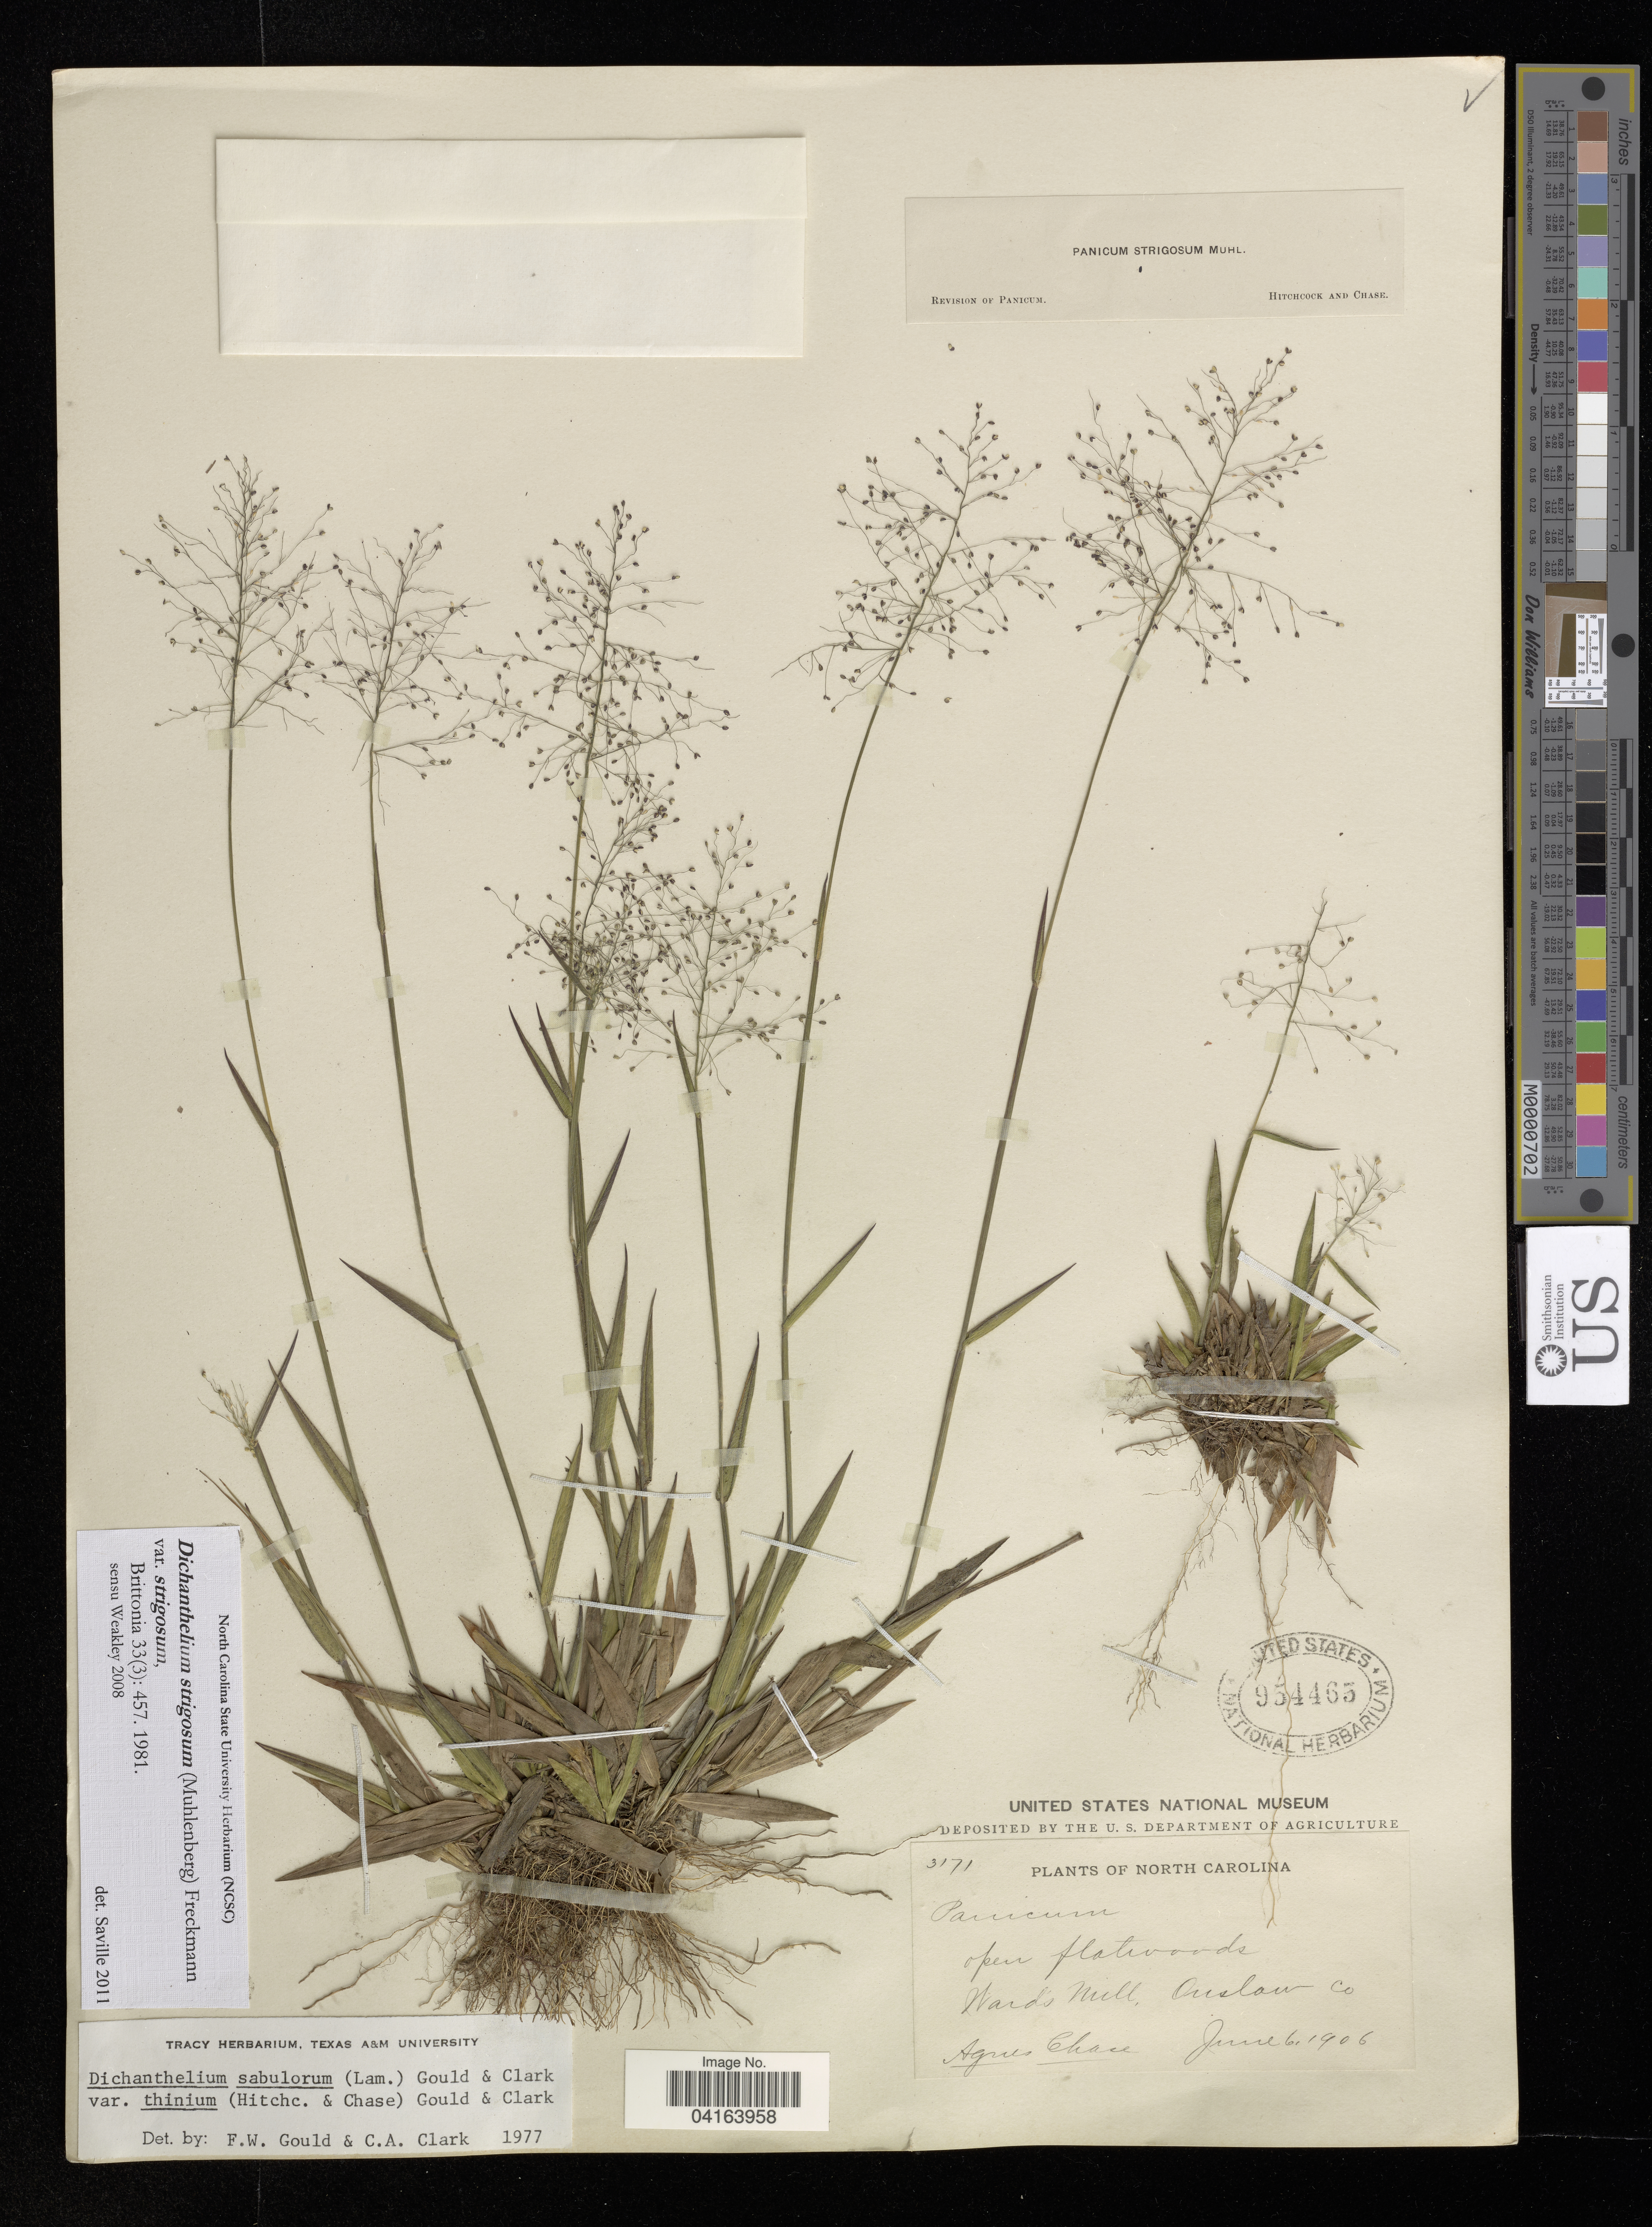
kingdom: Plantae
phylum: Tracheophyta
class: Liliopsida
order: Poales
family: Poaceae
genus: Dichanthelium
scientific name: Dichanthelium strigosum var. strigosum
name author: (Muhl. ex Elliott) Freckmann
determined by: Saville, A. C., (NCSC), North Carolina State University (UNITED STATES)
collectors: A. Chase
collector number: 3171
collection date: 1906-06-06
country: United States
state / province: North Carolina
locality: Wards Mill, Onslow Co.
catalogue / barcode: US 954465